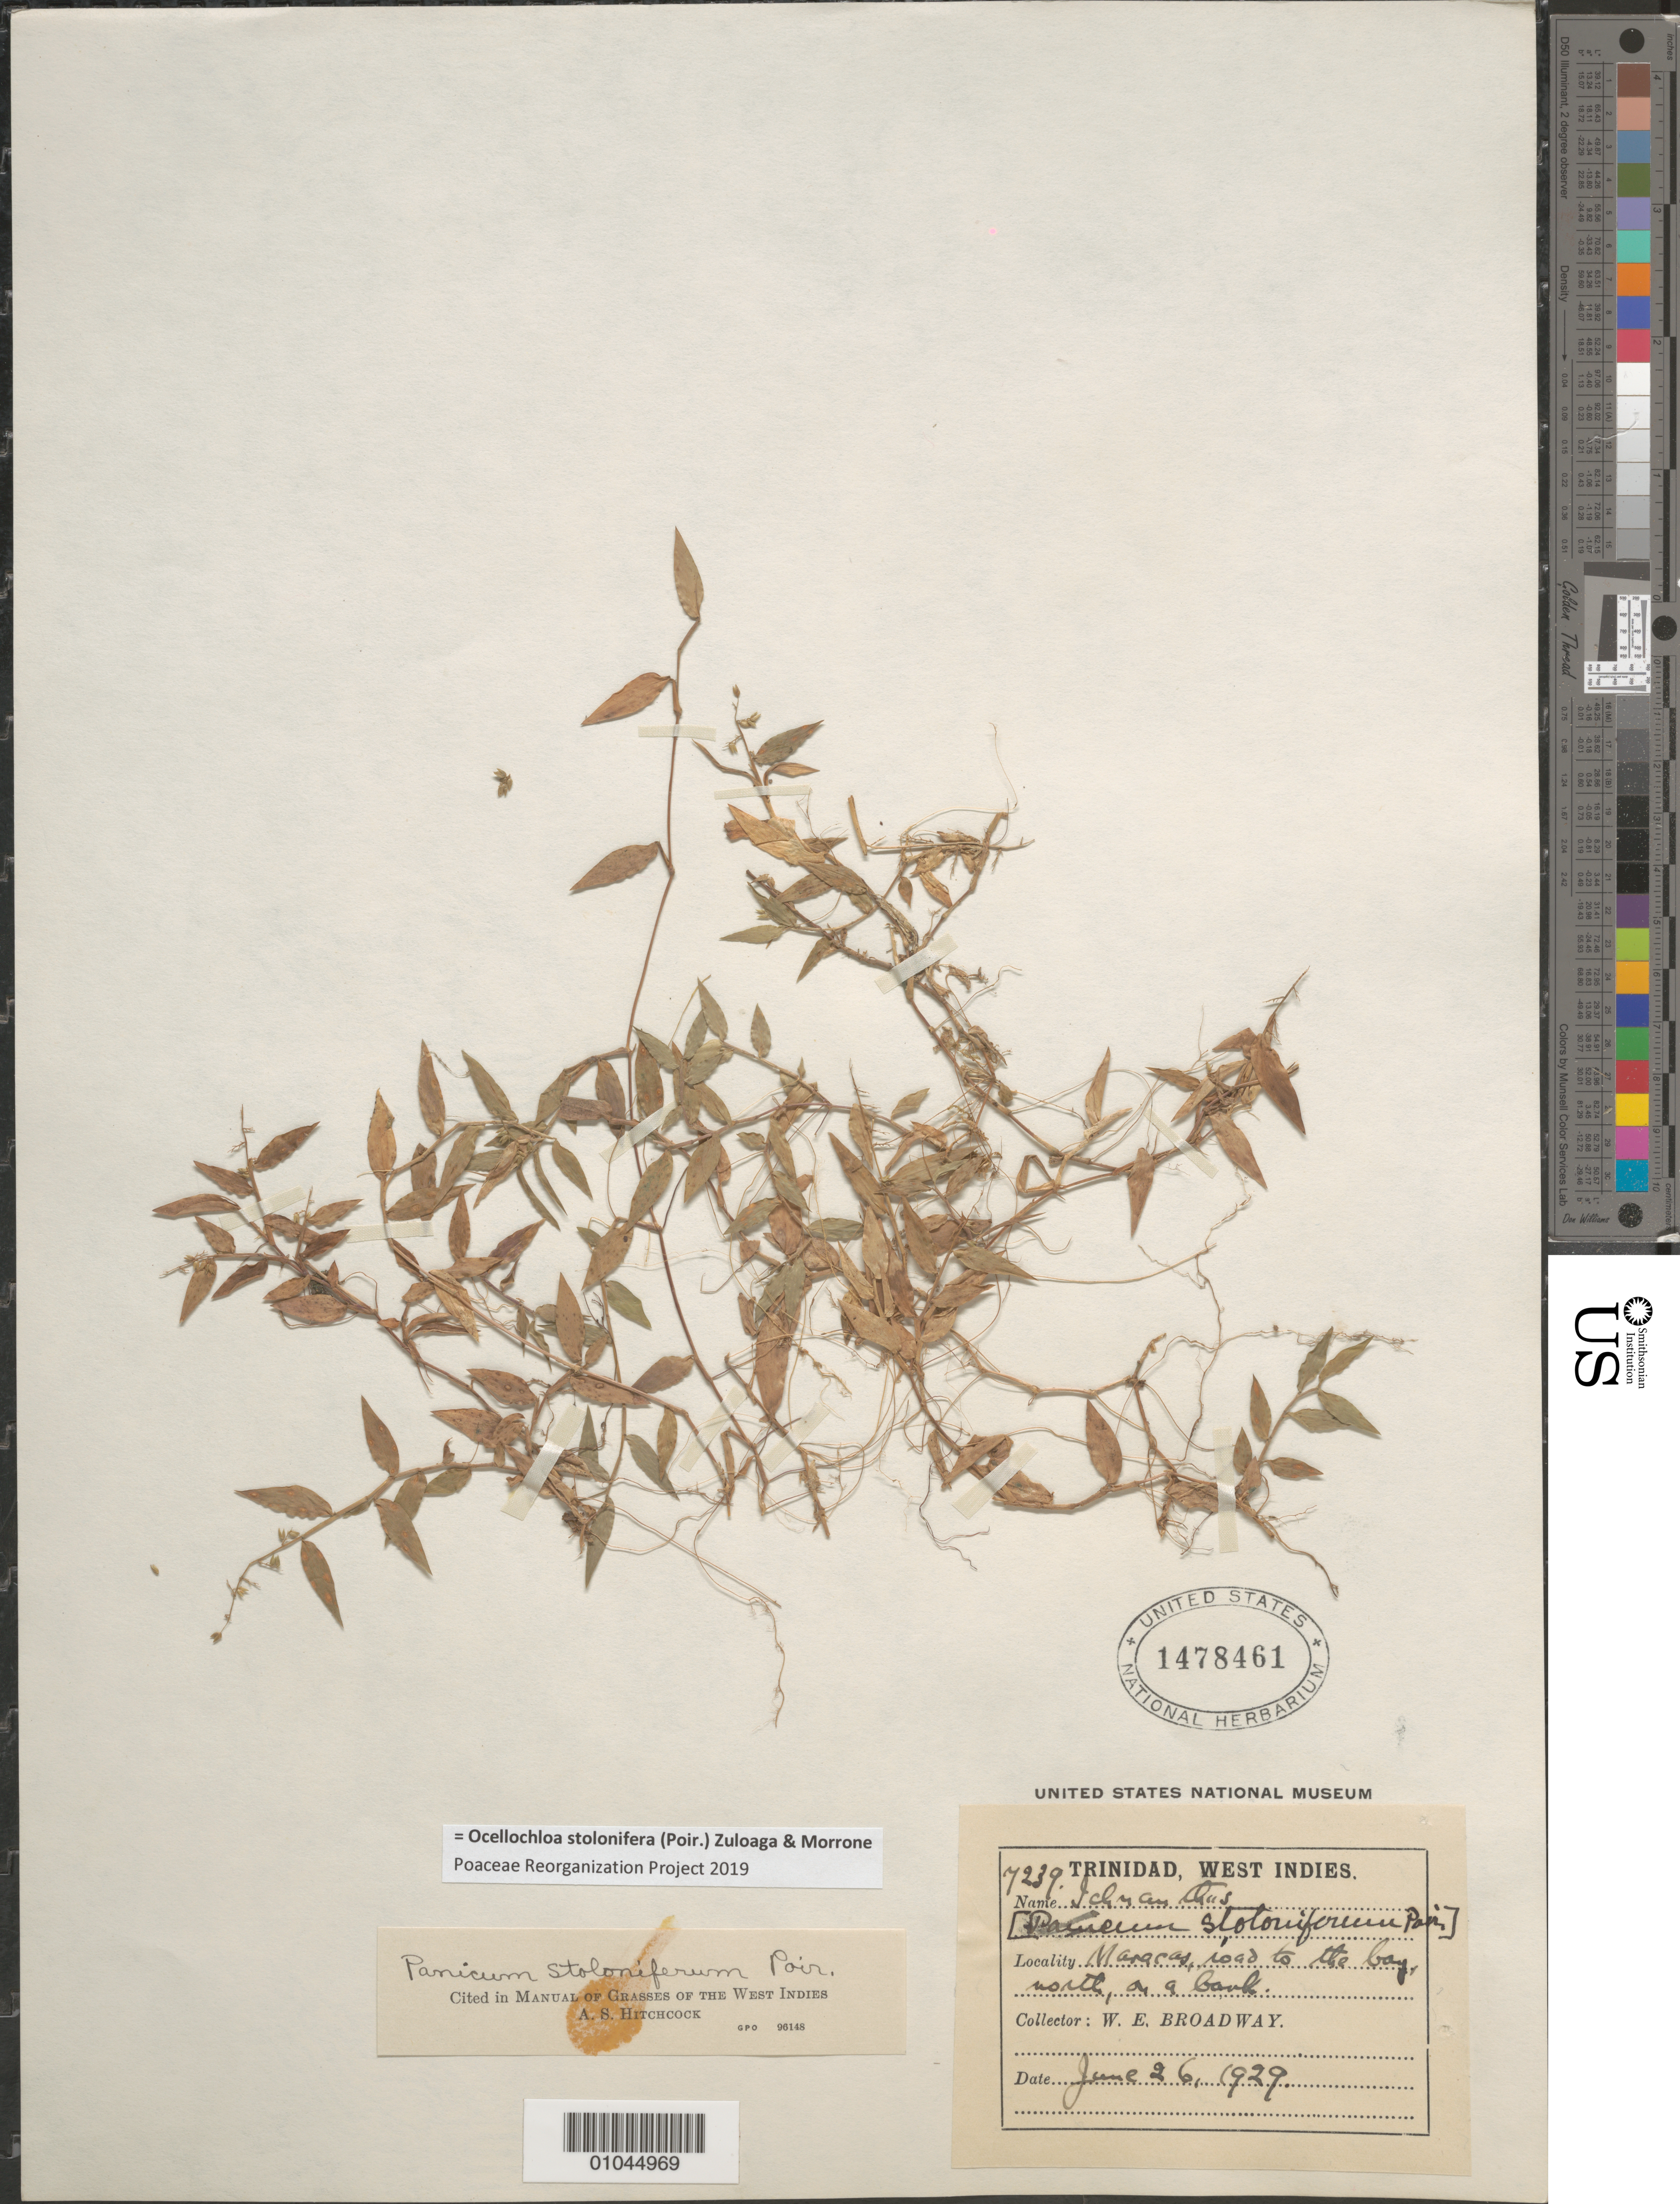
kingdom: Plantae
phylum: Tracheophyta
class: Liliopsida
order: Poales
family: Poaceae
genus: Panicum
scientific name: Panicum stoloniferum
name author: Poir.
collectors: W. E. Broadway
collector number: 7239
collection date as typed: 26 Jun 1929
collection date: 1929-06-26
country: Trinidad and Tobago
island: Trinidad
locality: Maracas, road to the bay, north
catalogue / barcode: US 1478461